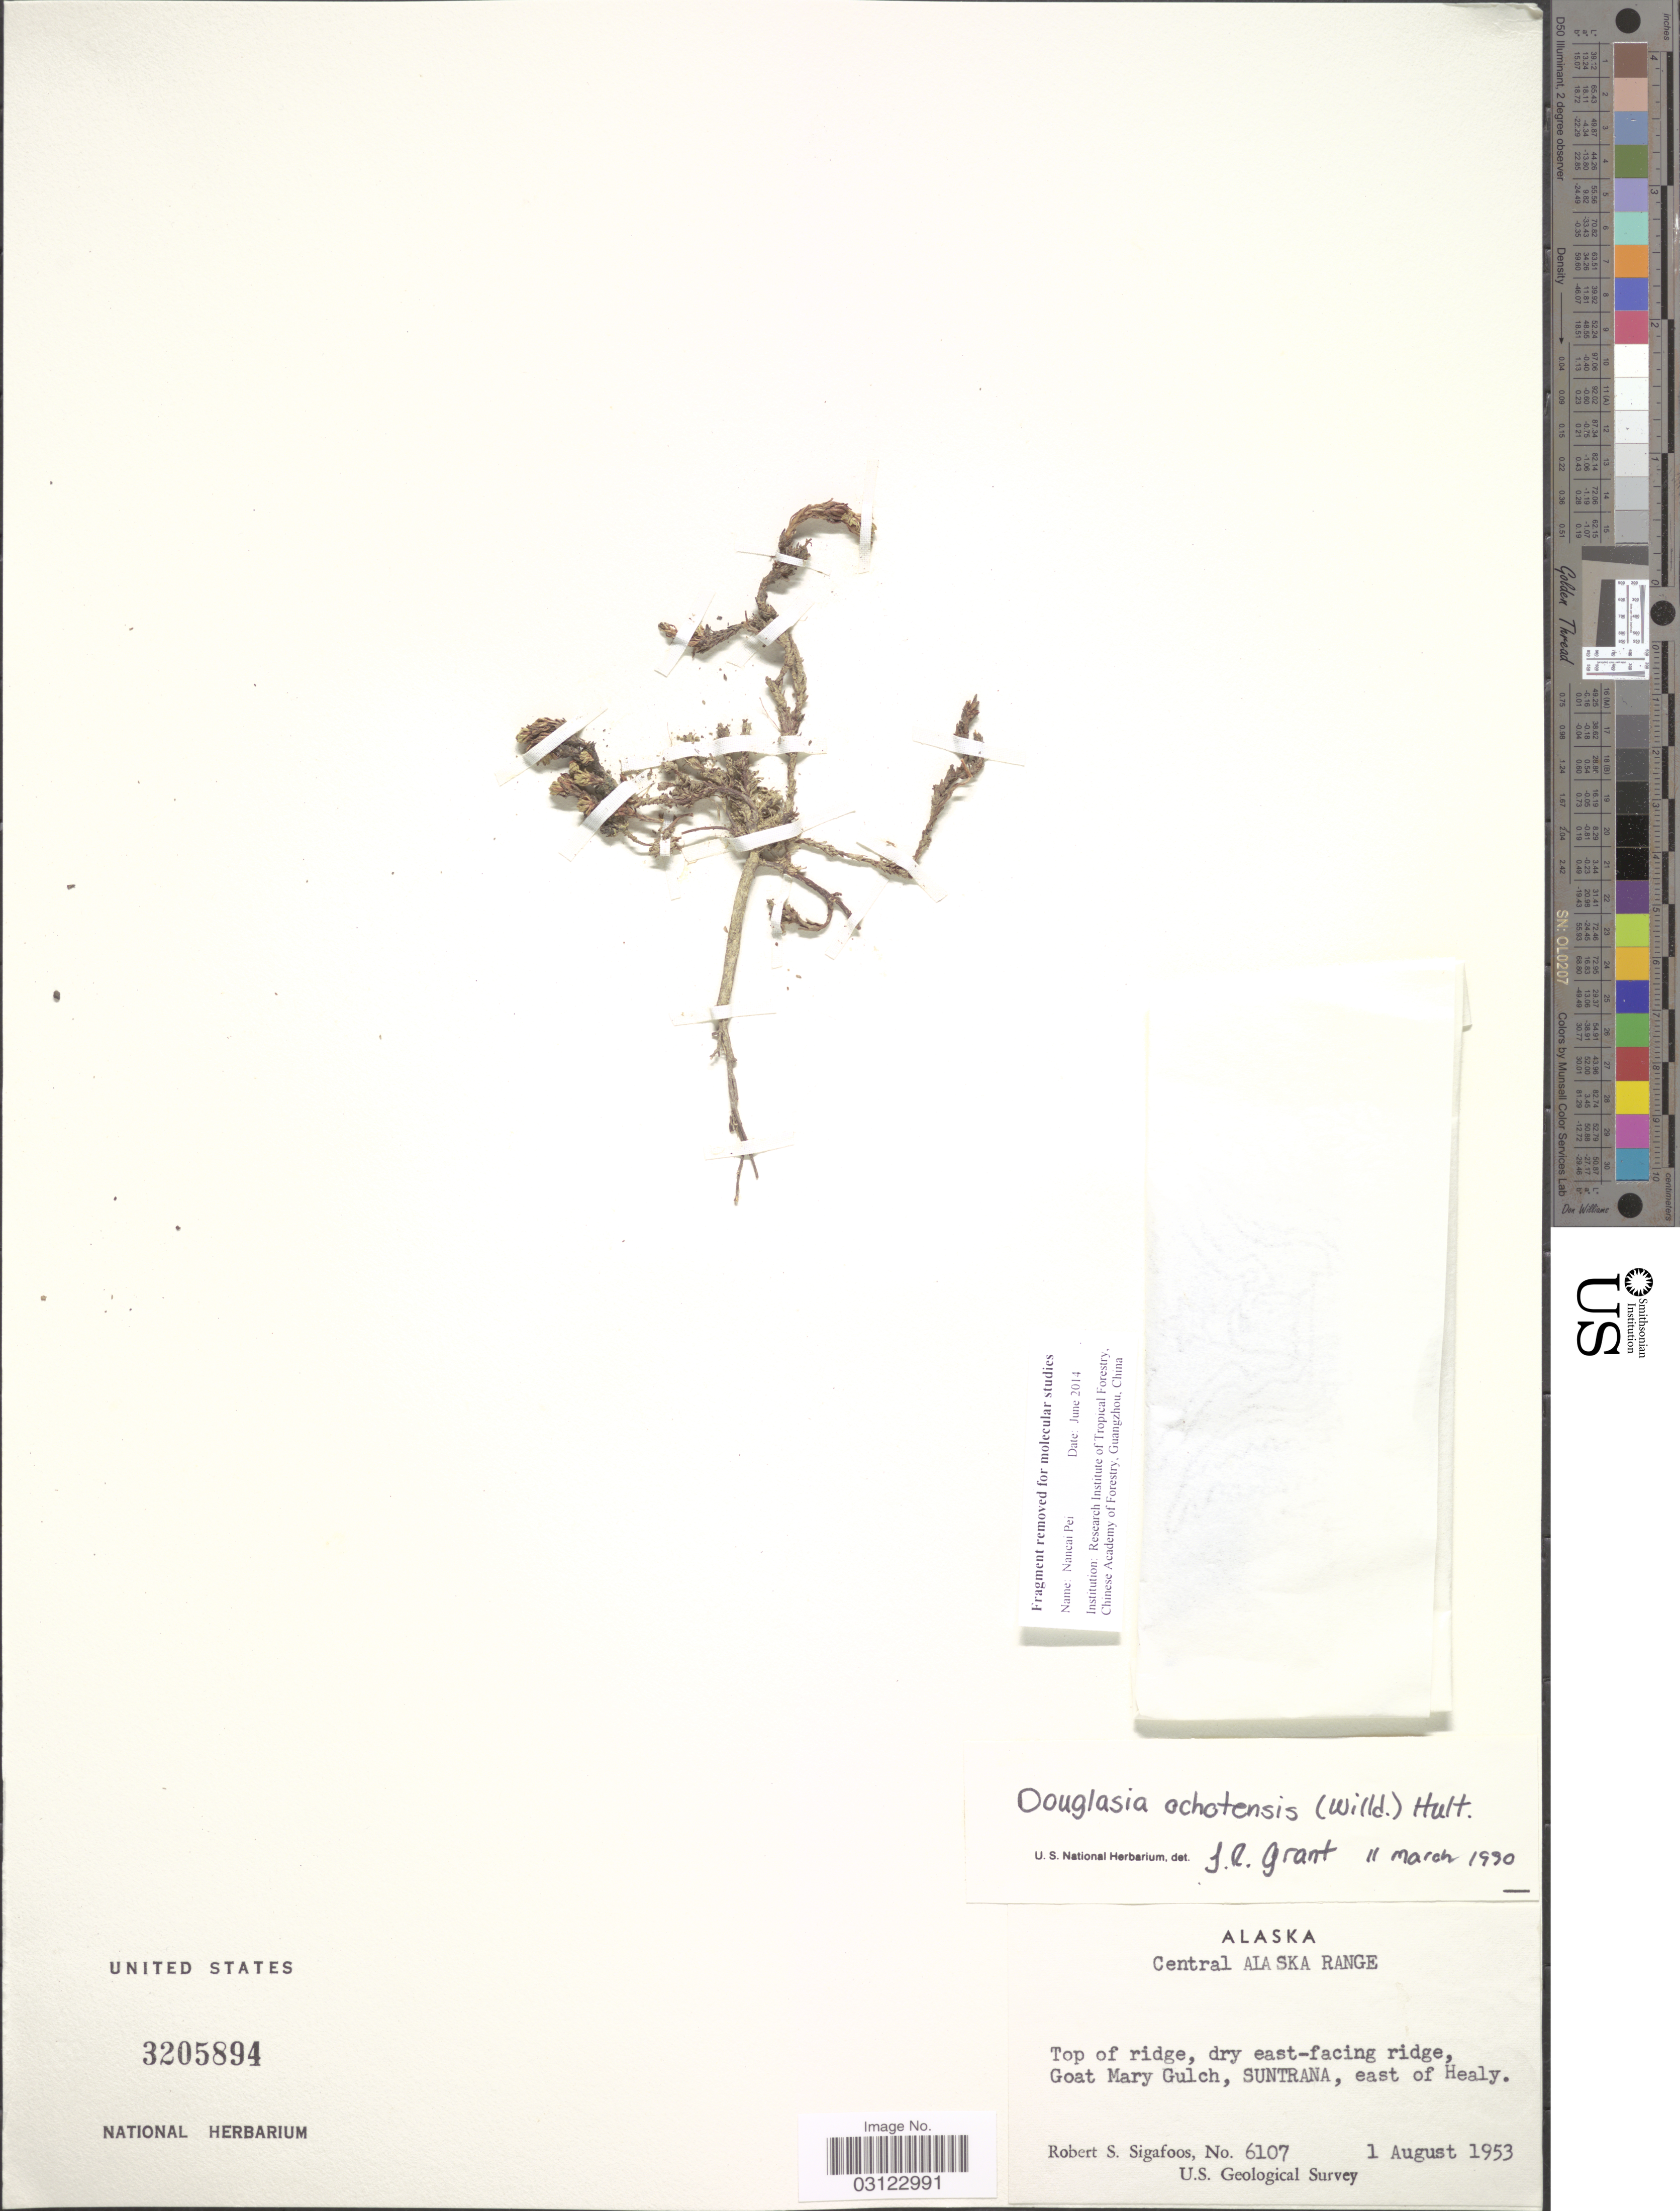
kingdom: Plantae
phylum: Tracheophyta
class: Magnoliopsida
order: Ericales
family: Primulaceae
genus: Douglasia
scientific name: Douglasia ochotensis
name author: (Roem. & Schult.) Hultén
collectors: R. Sigafoos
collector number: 6107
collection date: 1953-08-01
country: United States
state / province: Alaska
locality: Central Alaska Range. Top of ridge, dry east-facing ridge, Goat Mary Gulch, Suntrana, east of Healy.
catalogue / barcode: US 3205894